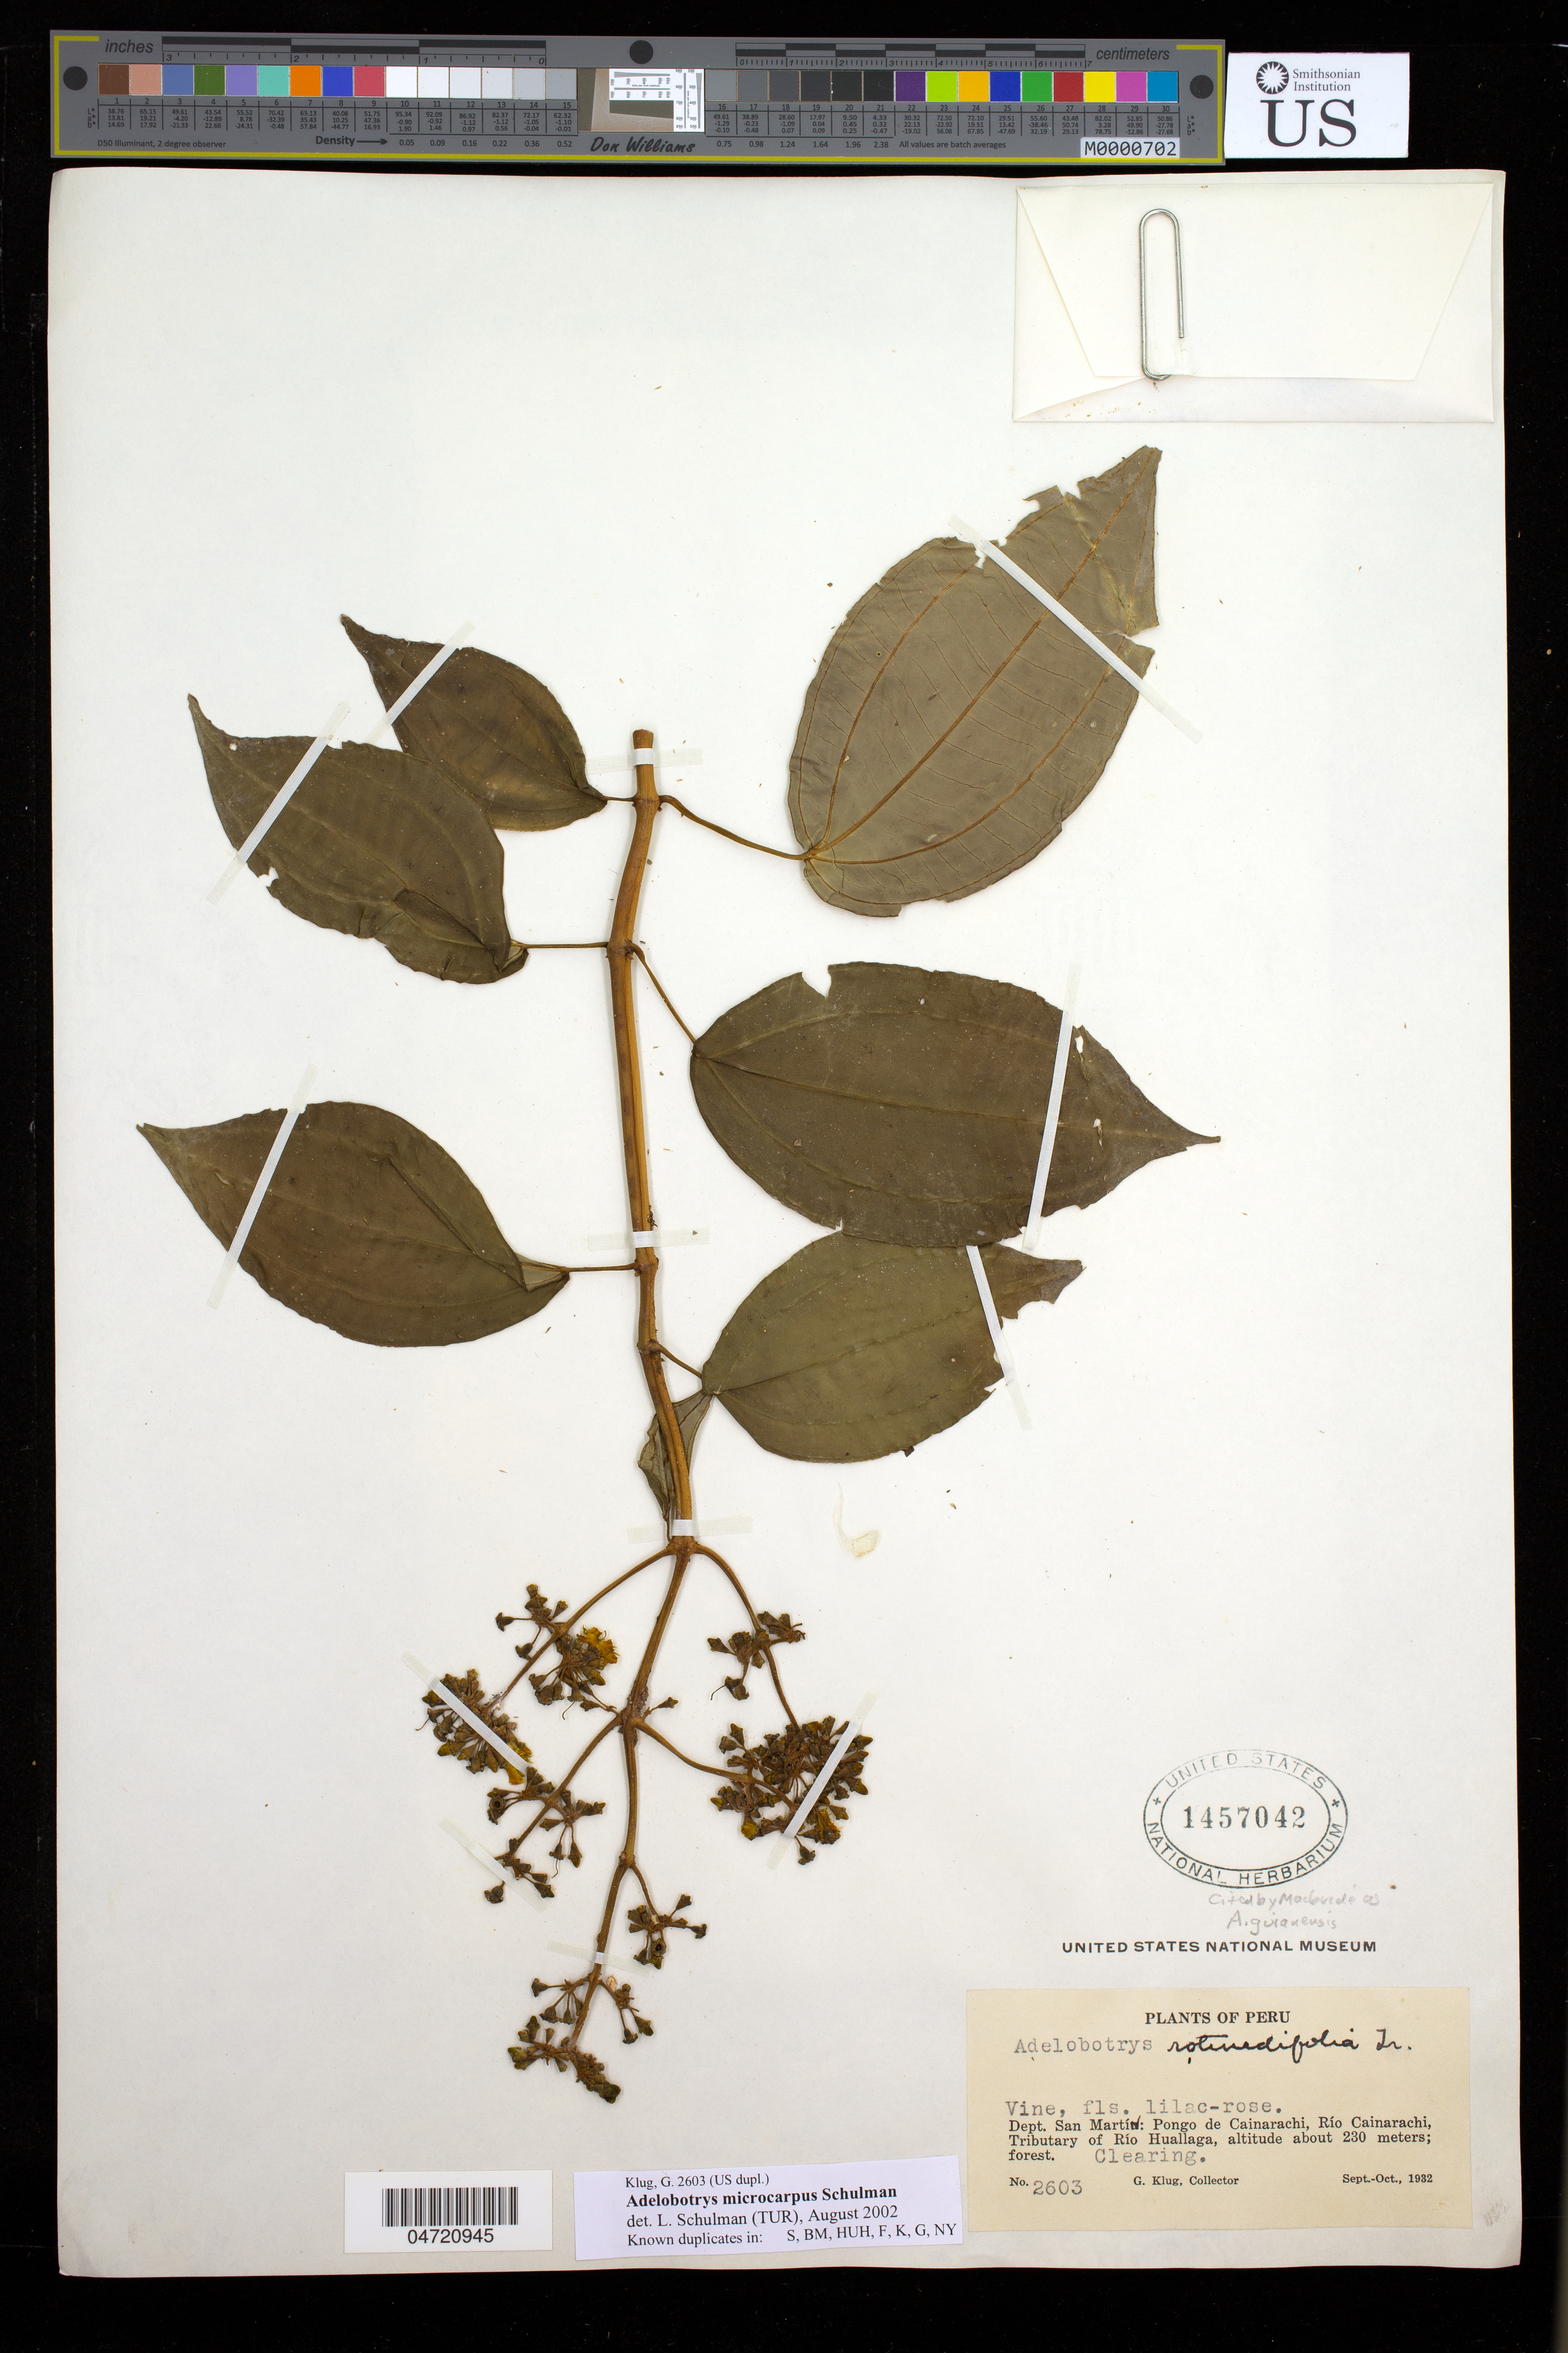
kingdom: Plantae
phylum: Tracheophyta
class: Magnoliopsida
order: Myrtales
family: Melastomataceae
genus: Adelobotrys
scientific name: Adelobotrys microcarpus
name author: Schulman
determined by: Schulman, Leif, (TUR), University of Turku (FINLAND)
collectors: G. Klug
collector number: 2603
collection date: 1932-09/1932-10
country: Peru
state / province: San Martín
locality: Dept. San Martín: Pongo de Cainarachi, Río Cainarachi, Tributary of Río Huallaga.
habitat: Forest - clearing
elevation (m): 230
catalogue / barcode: US 1457042